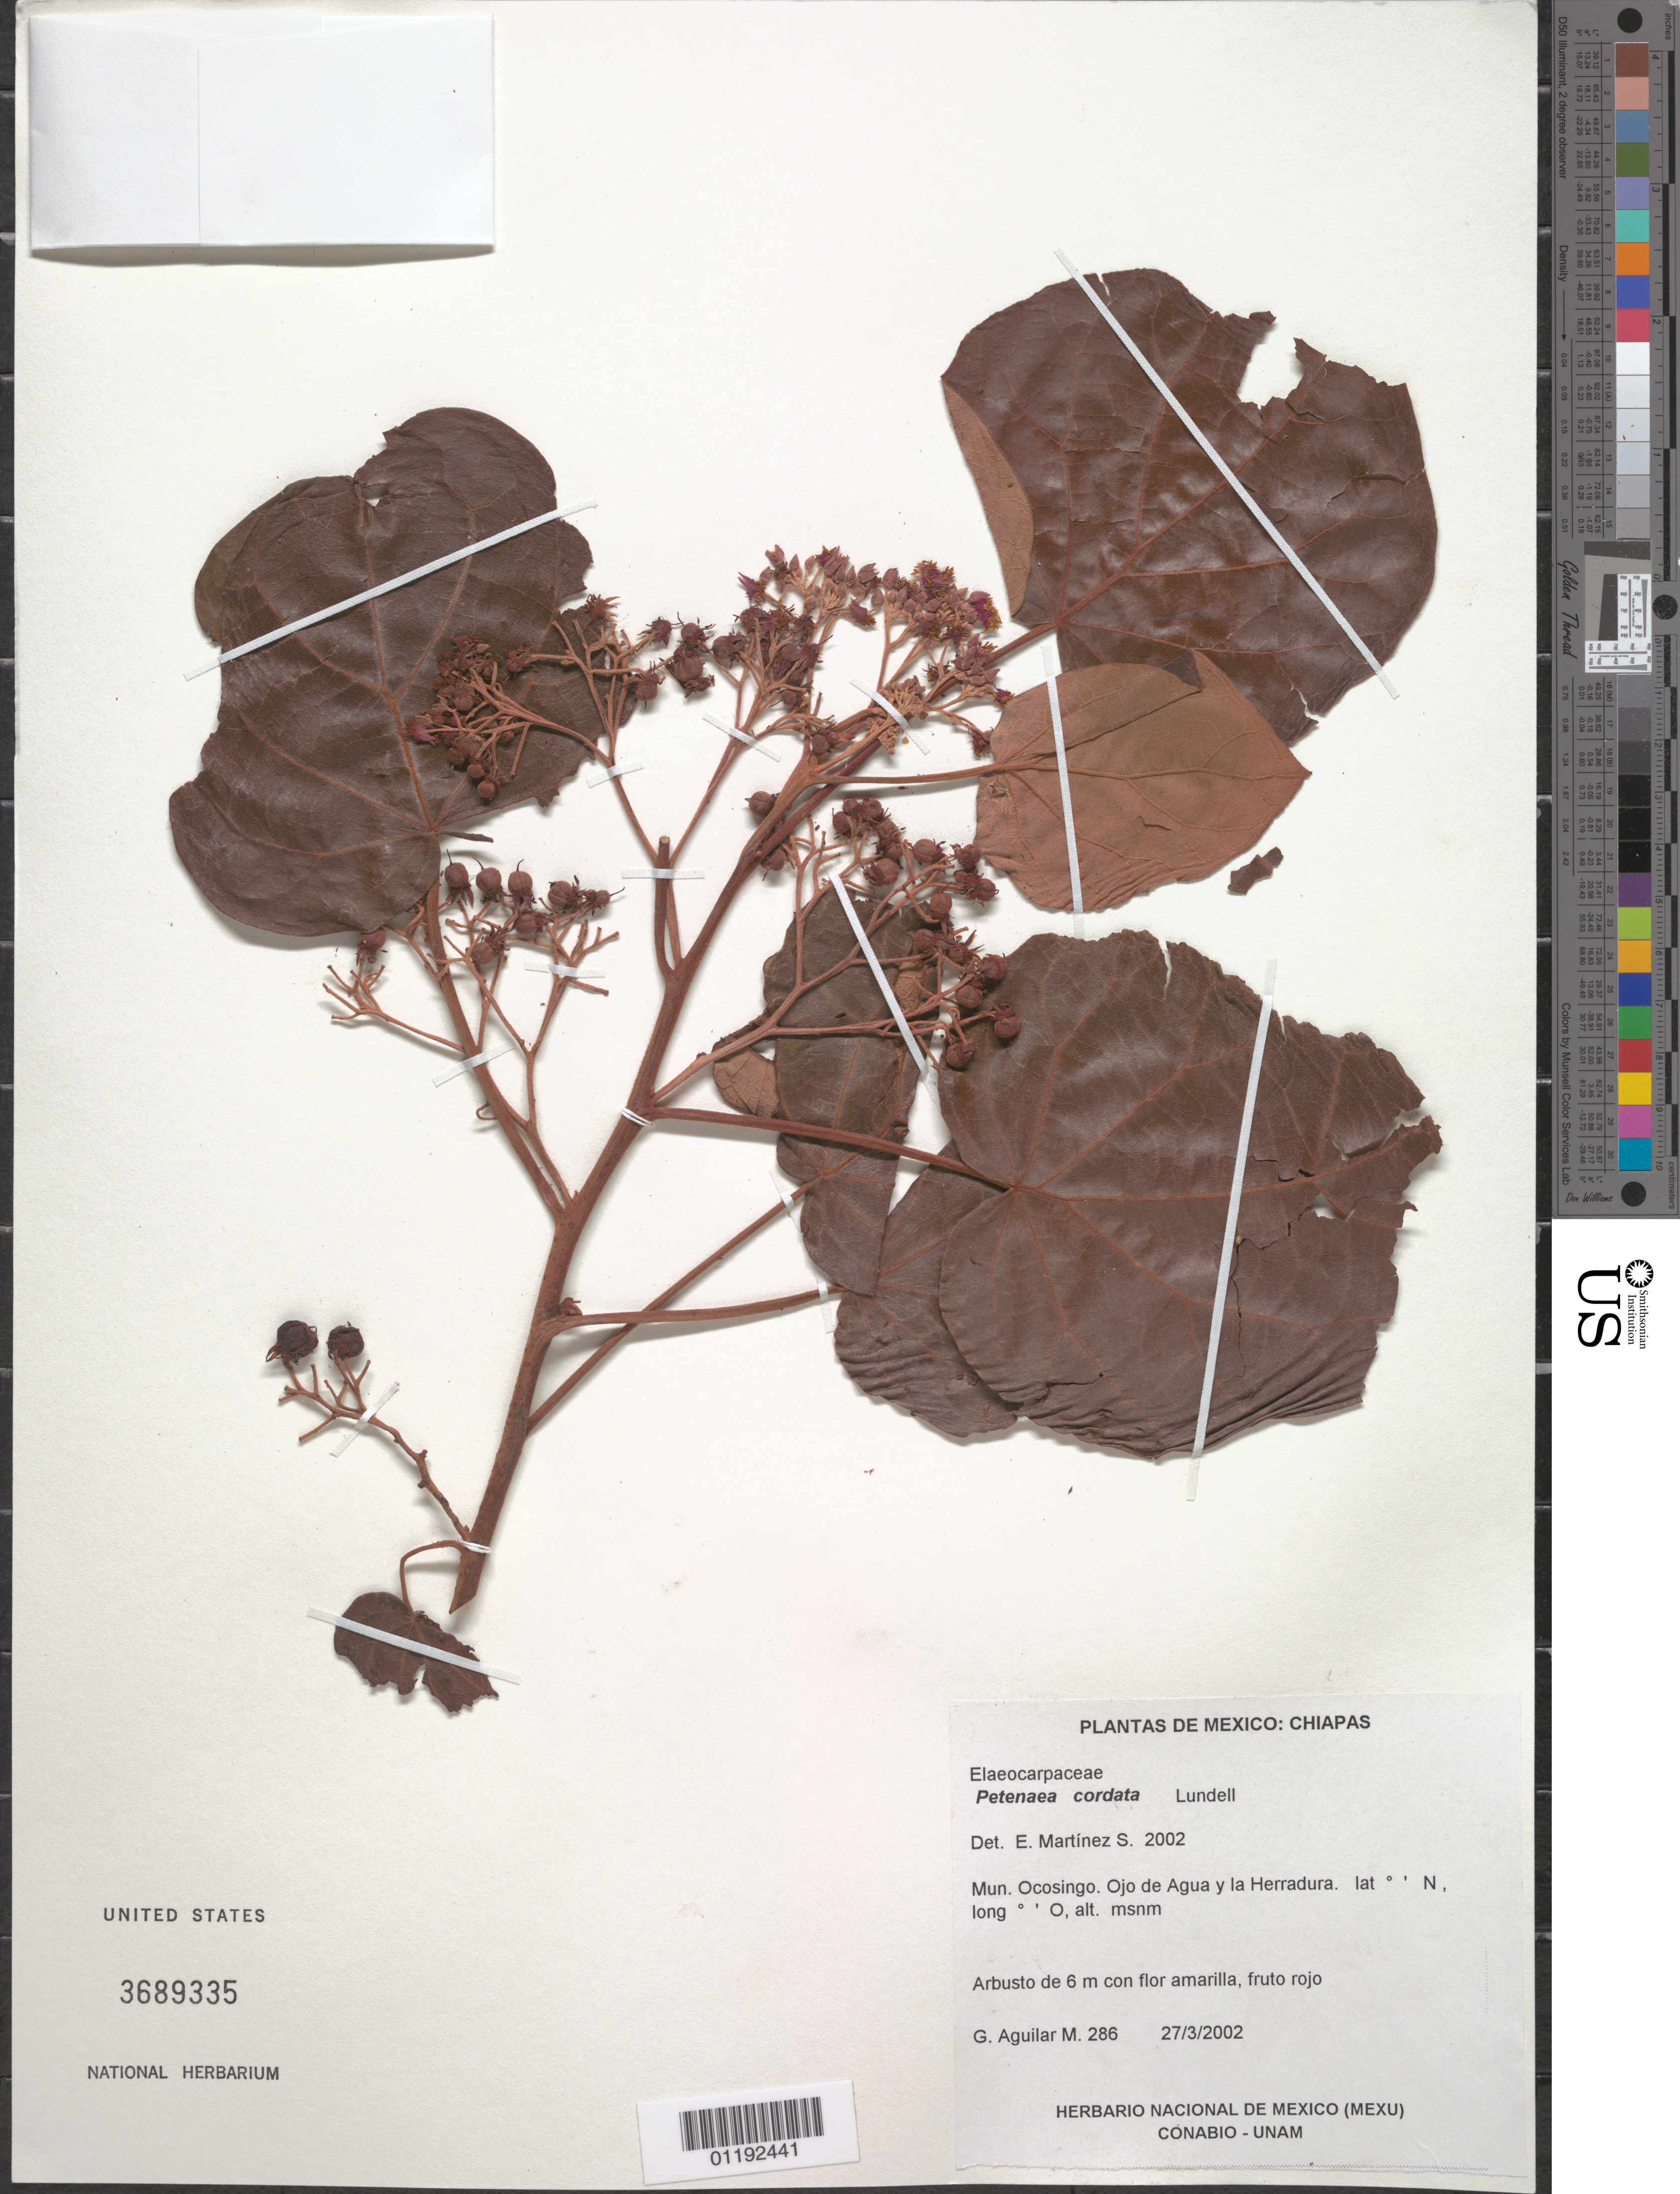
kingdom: Plantae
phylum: Tracheophyta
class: Magnoliopsida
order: Huerteales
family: Petenaeaceae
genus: Petenaea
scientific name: Petenaea cordata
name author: Lundell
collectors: G. Aguilar M.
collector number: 286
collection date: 2002-03-27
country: Mexico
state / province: Chiapas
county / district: Ocosingo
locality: Ojo de Agua y la Herradura.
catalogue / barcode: US 3689335